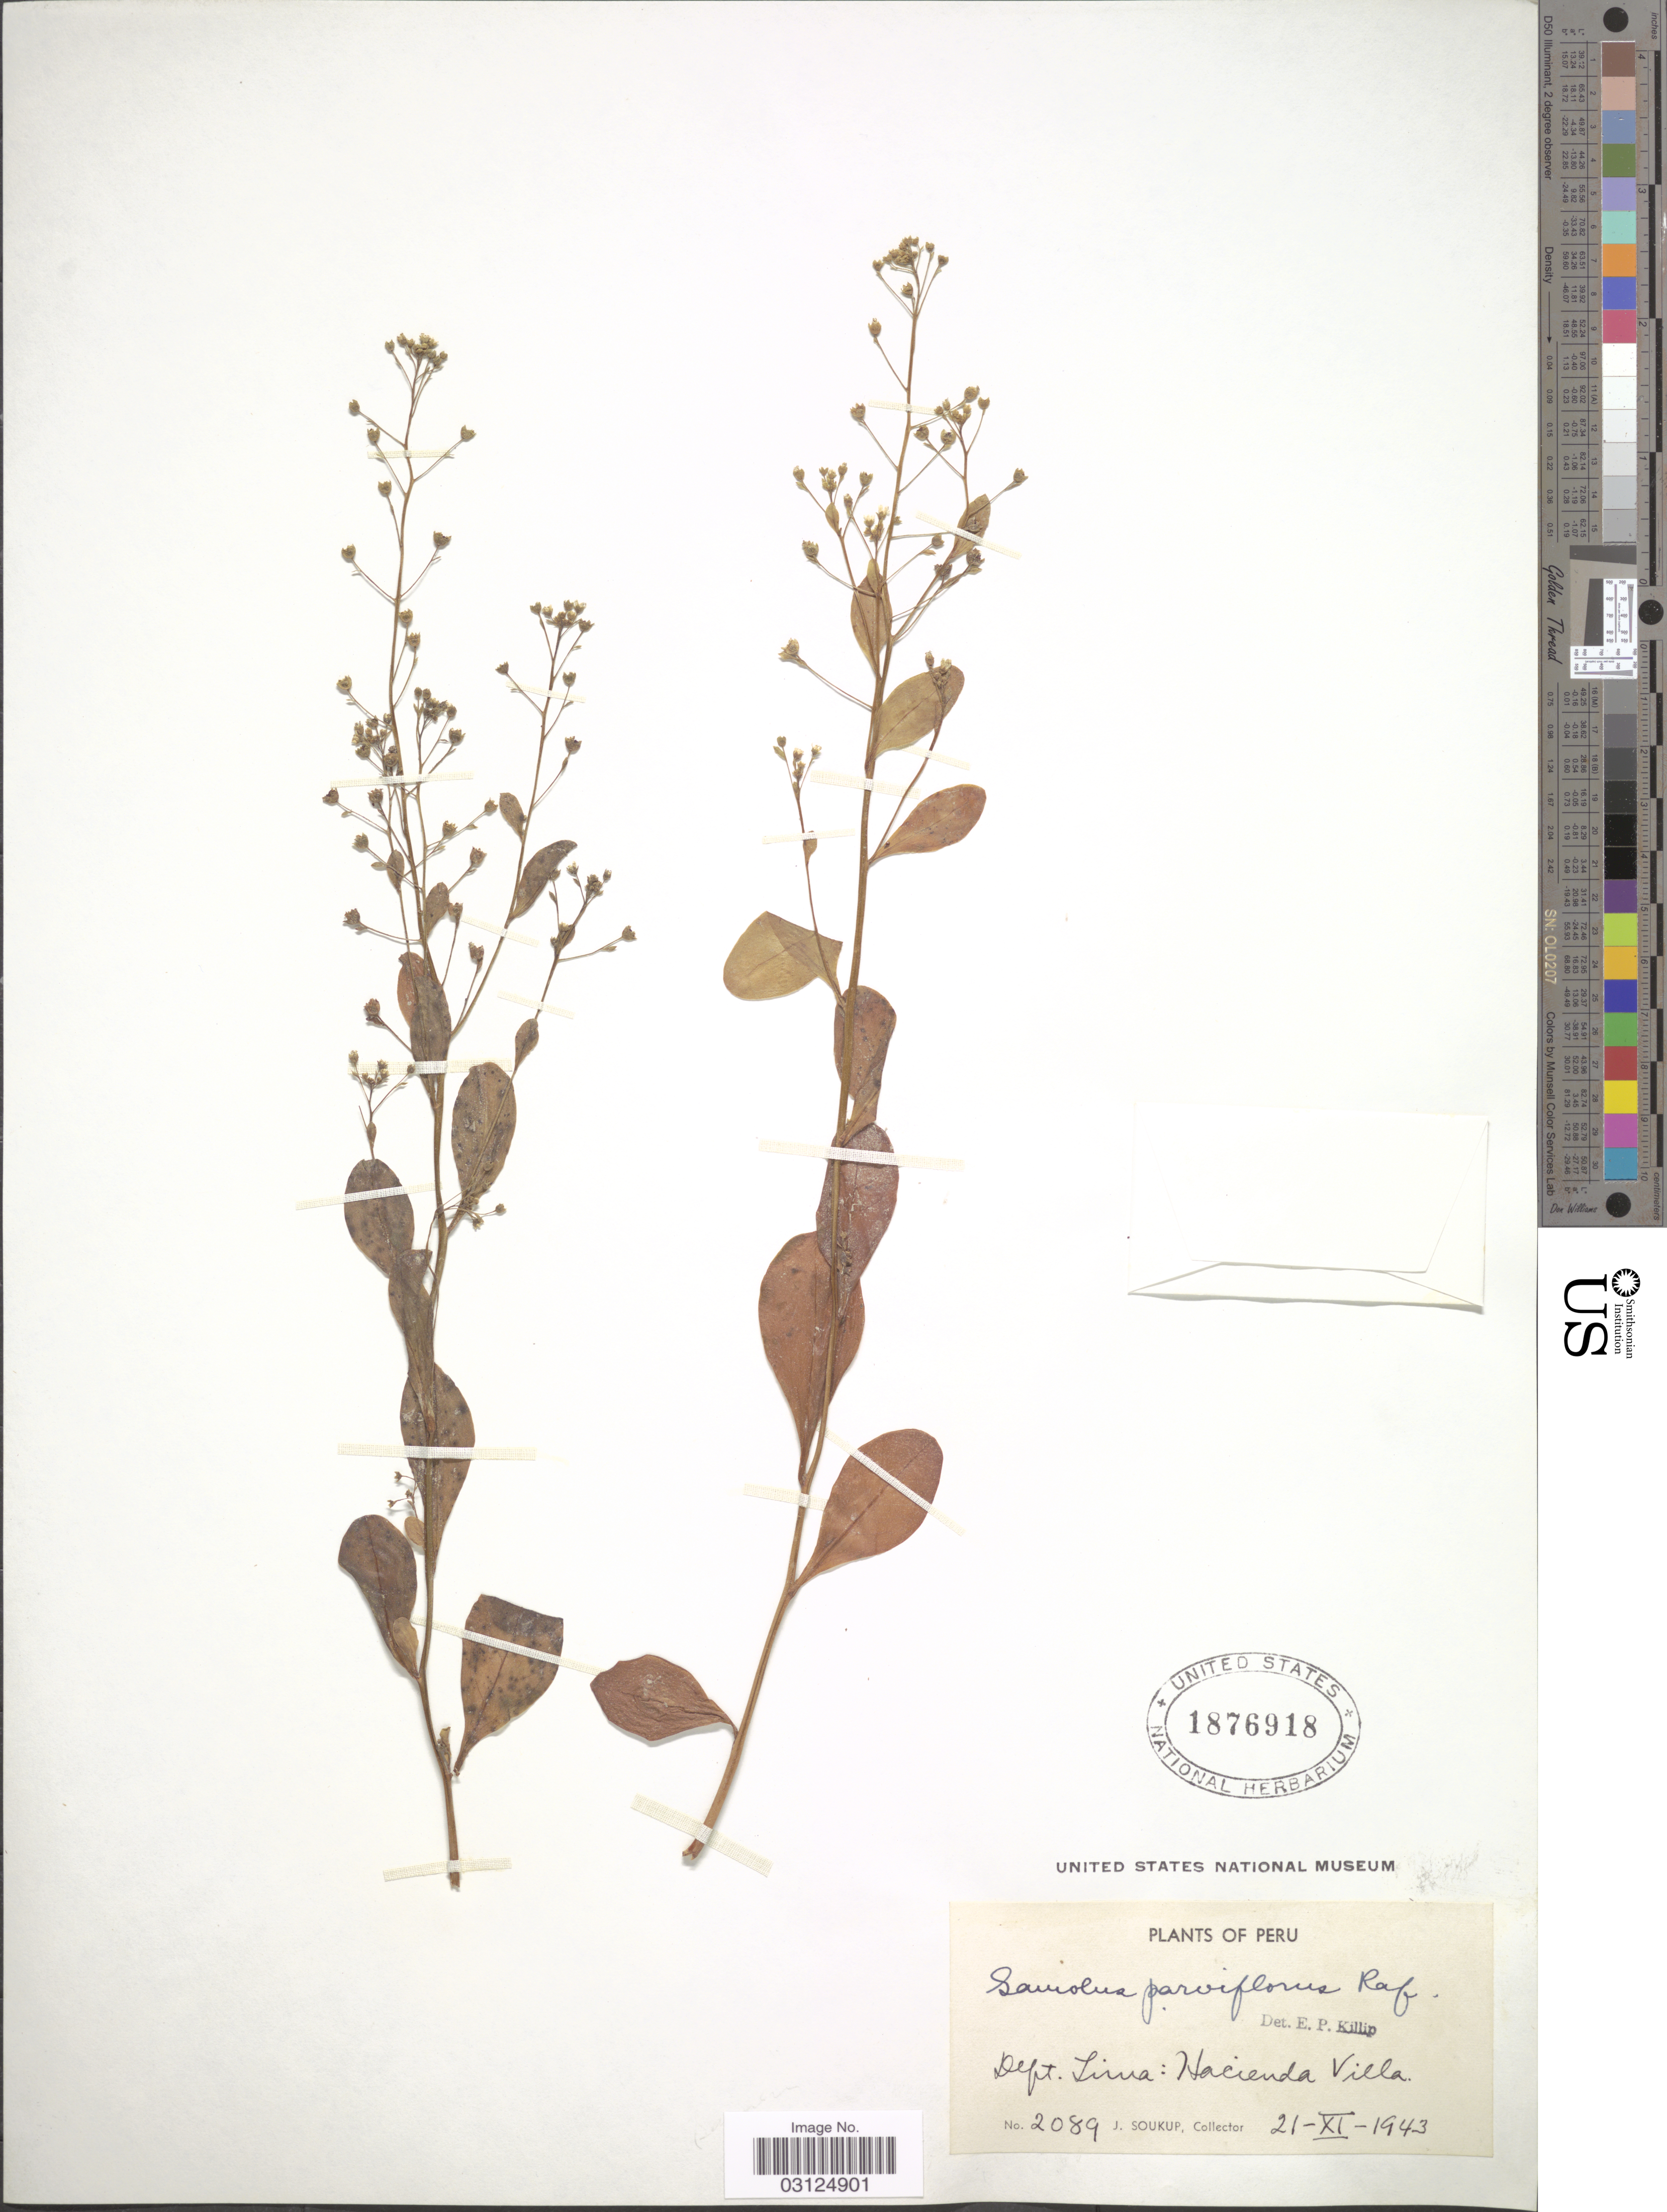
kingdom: Plantae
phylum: Tracheophyta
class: Magnoliopsida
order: Ericales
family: Primulaceae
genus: Samolus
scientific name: Samolus parviflorus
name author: Raf.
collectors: J. Soukup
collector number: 2089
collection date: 1943-11-21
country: Peru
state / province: Lima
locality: Dept. Lima: Hacienda Villa.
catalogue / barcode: US 1876918